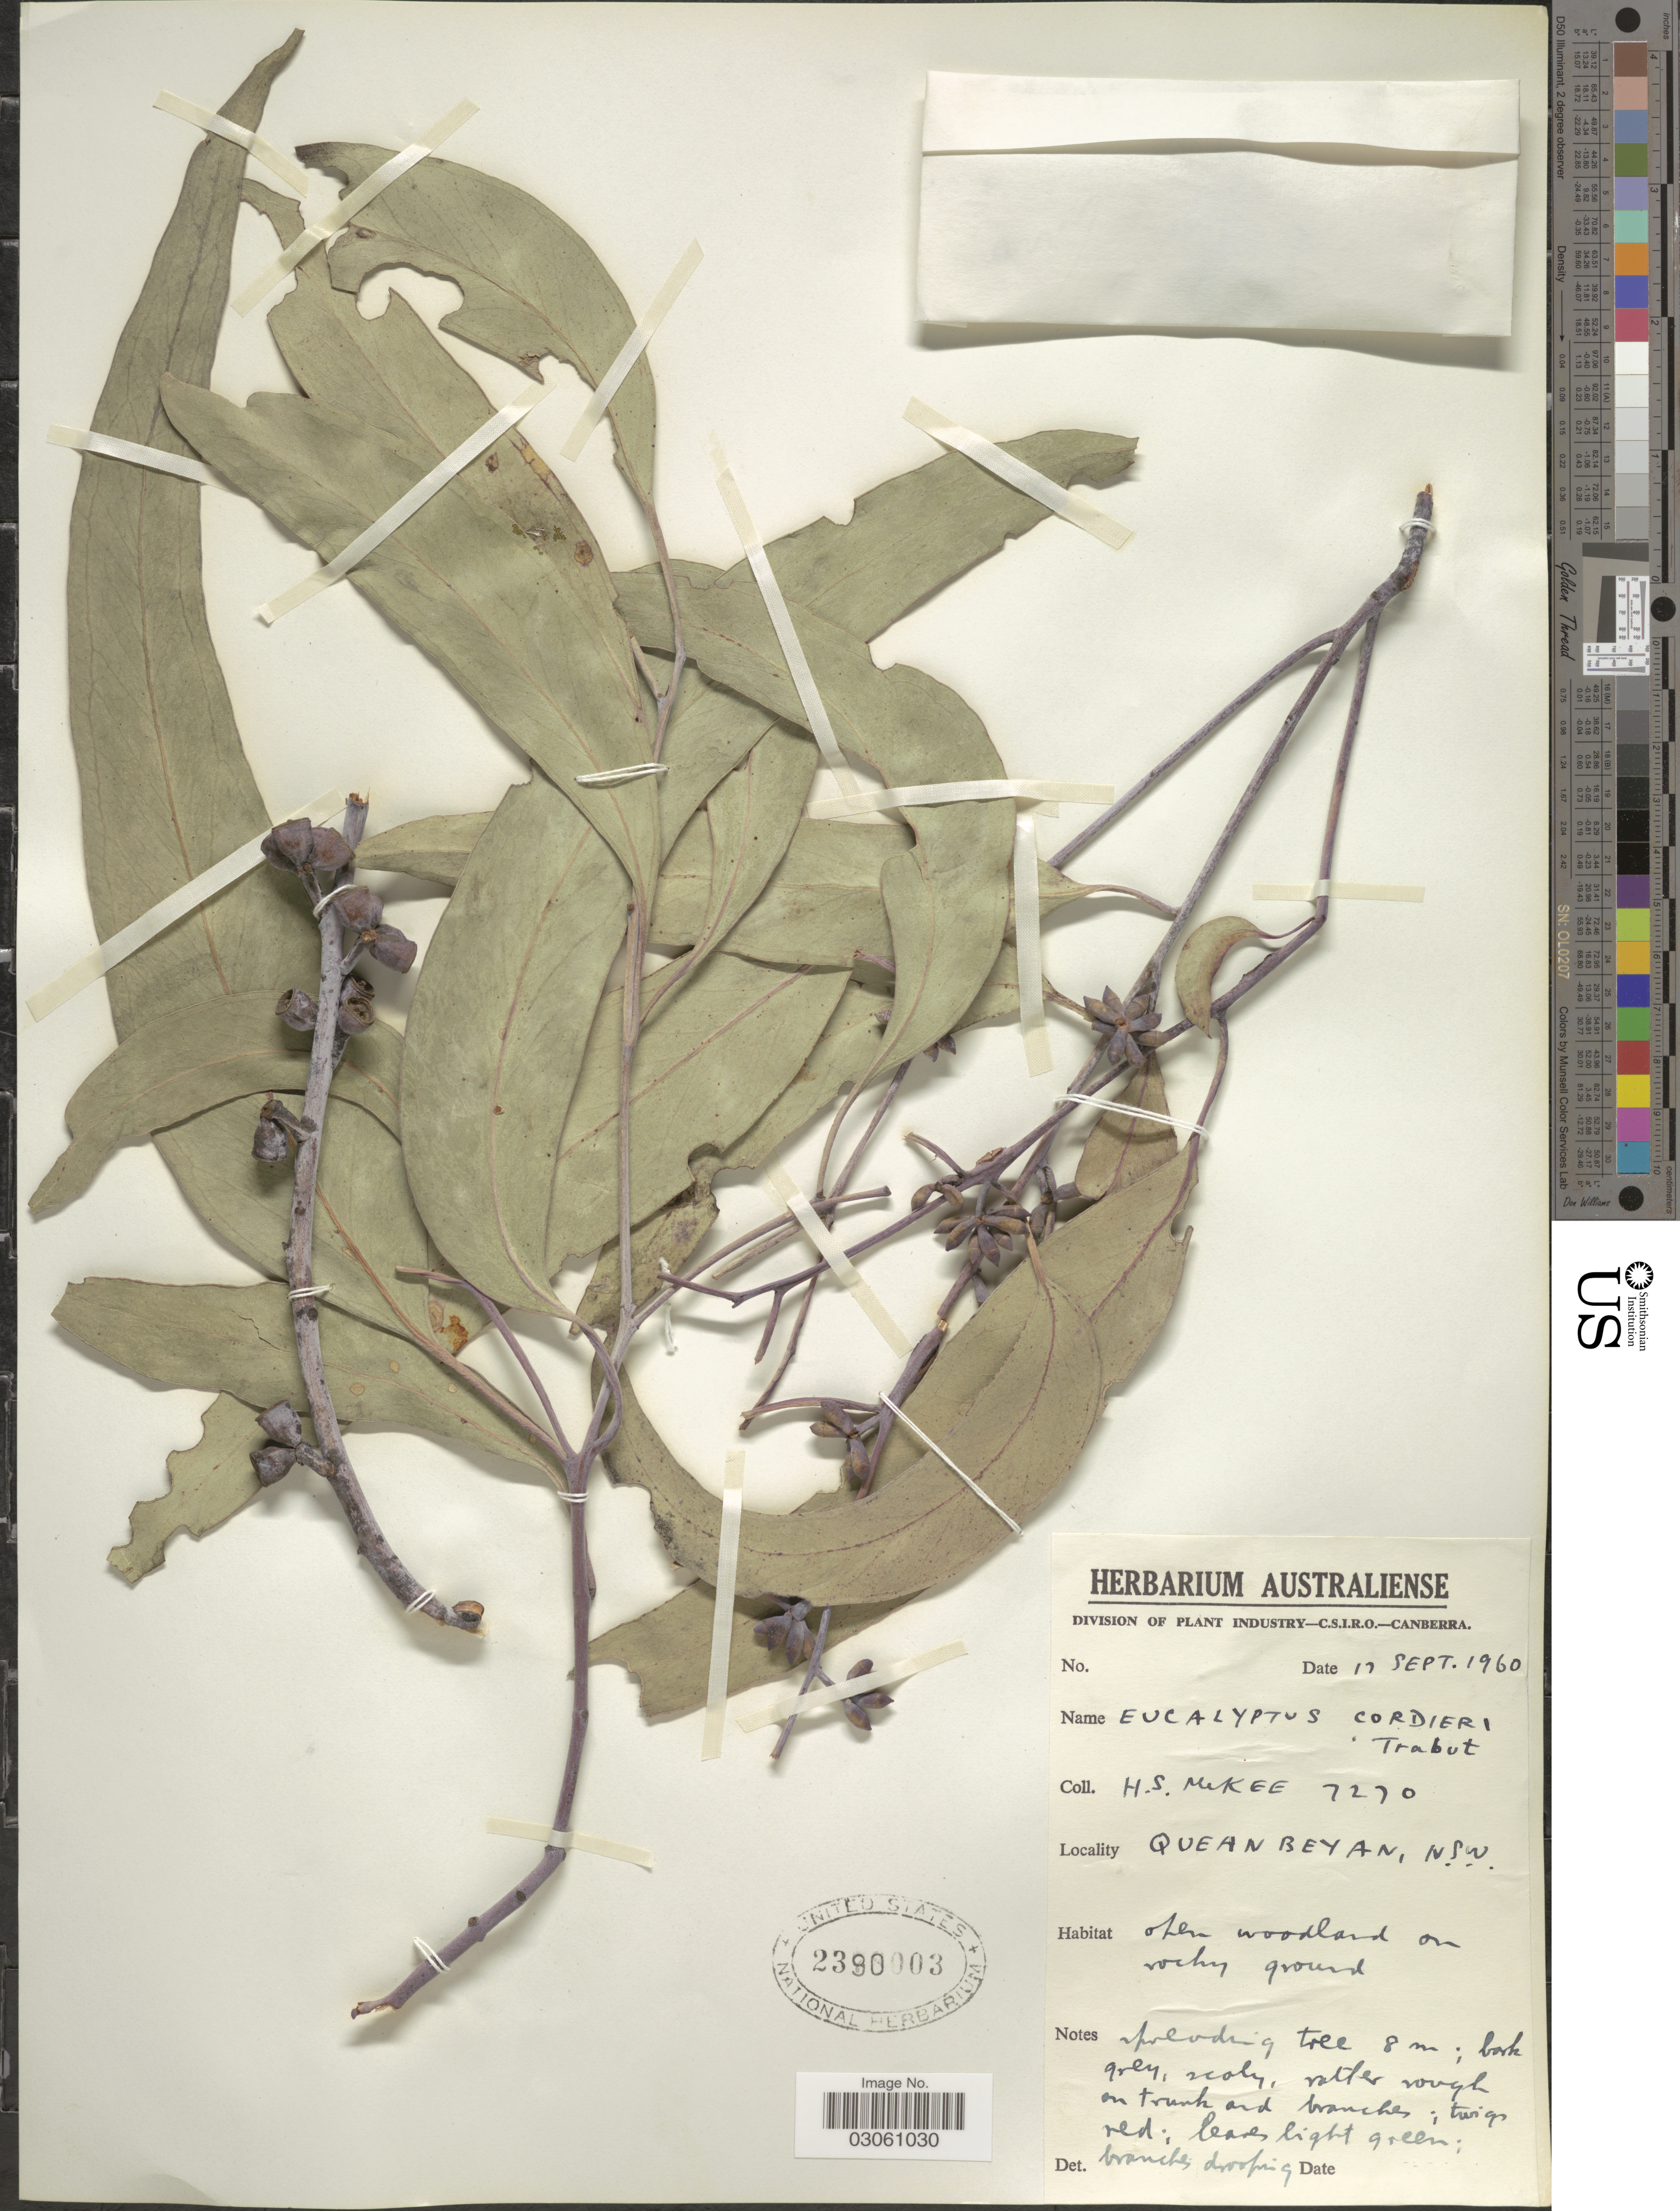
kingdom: Plantae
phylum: Tracheophyta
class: Magnoliopsida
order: Myrtales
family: Myrtaceae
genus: Eucalyptus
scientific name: Eucalyptus x cordieri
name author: Trab.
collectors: H. S. McKee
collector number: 7270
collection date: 1960-09-17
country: Australia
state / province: New South Wales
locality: Quean Beyan.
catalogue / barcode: US 2390003